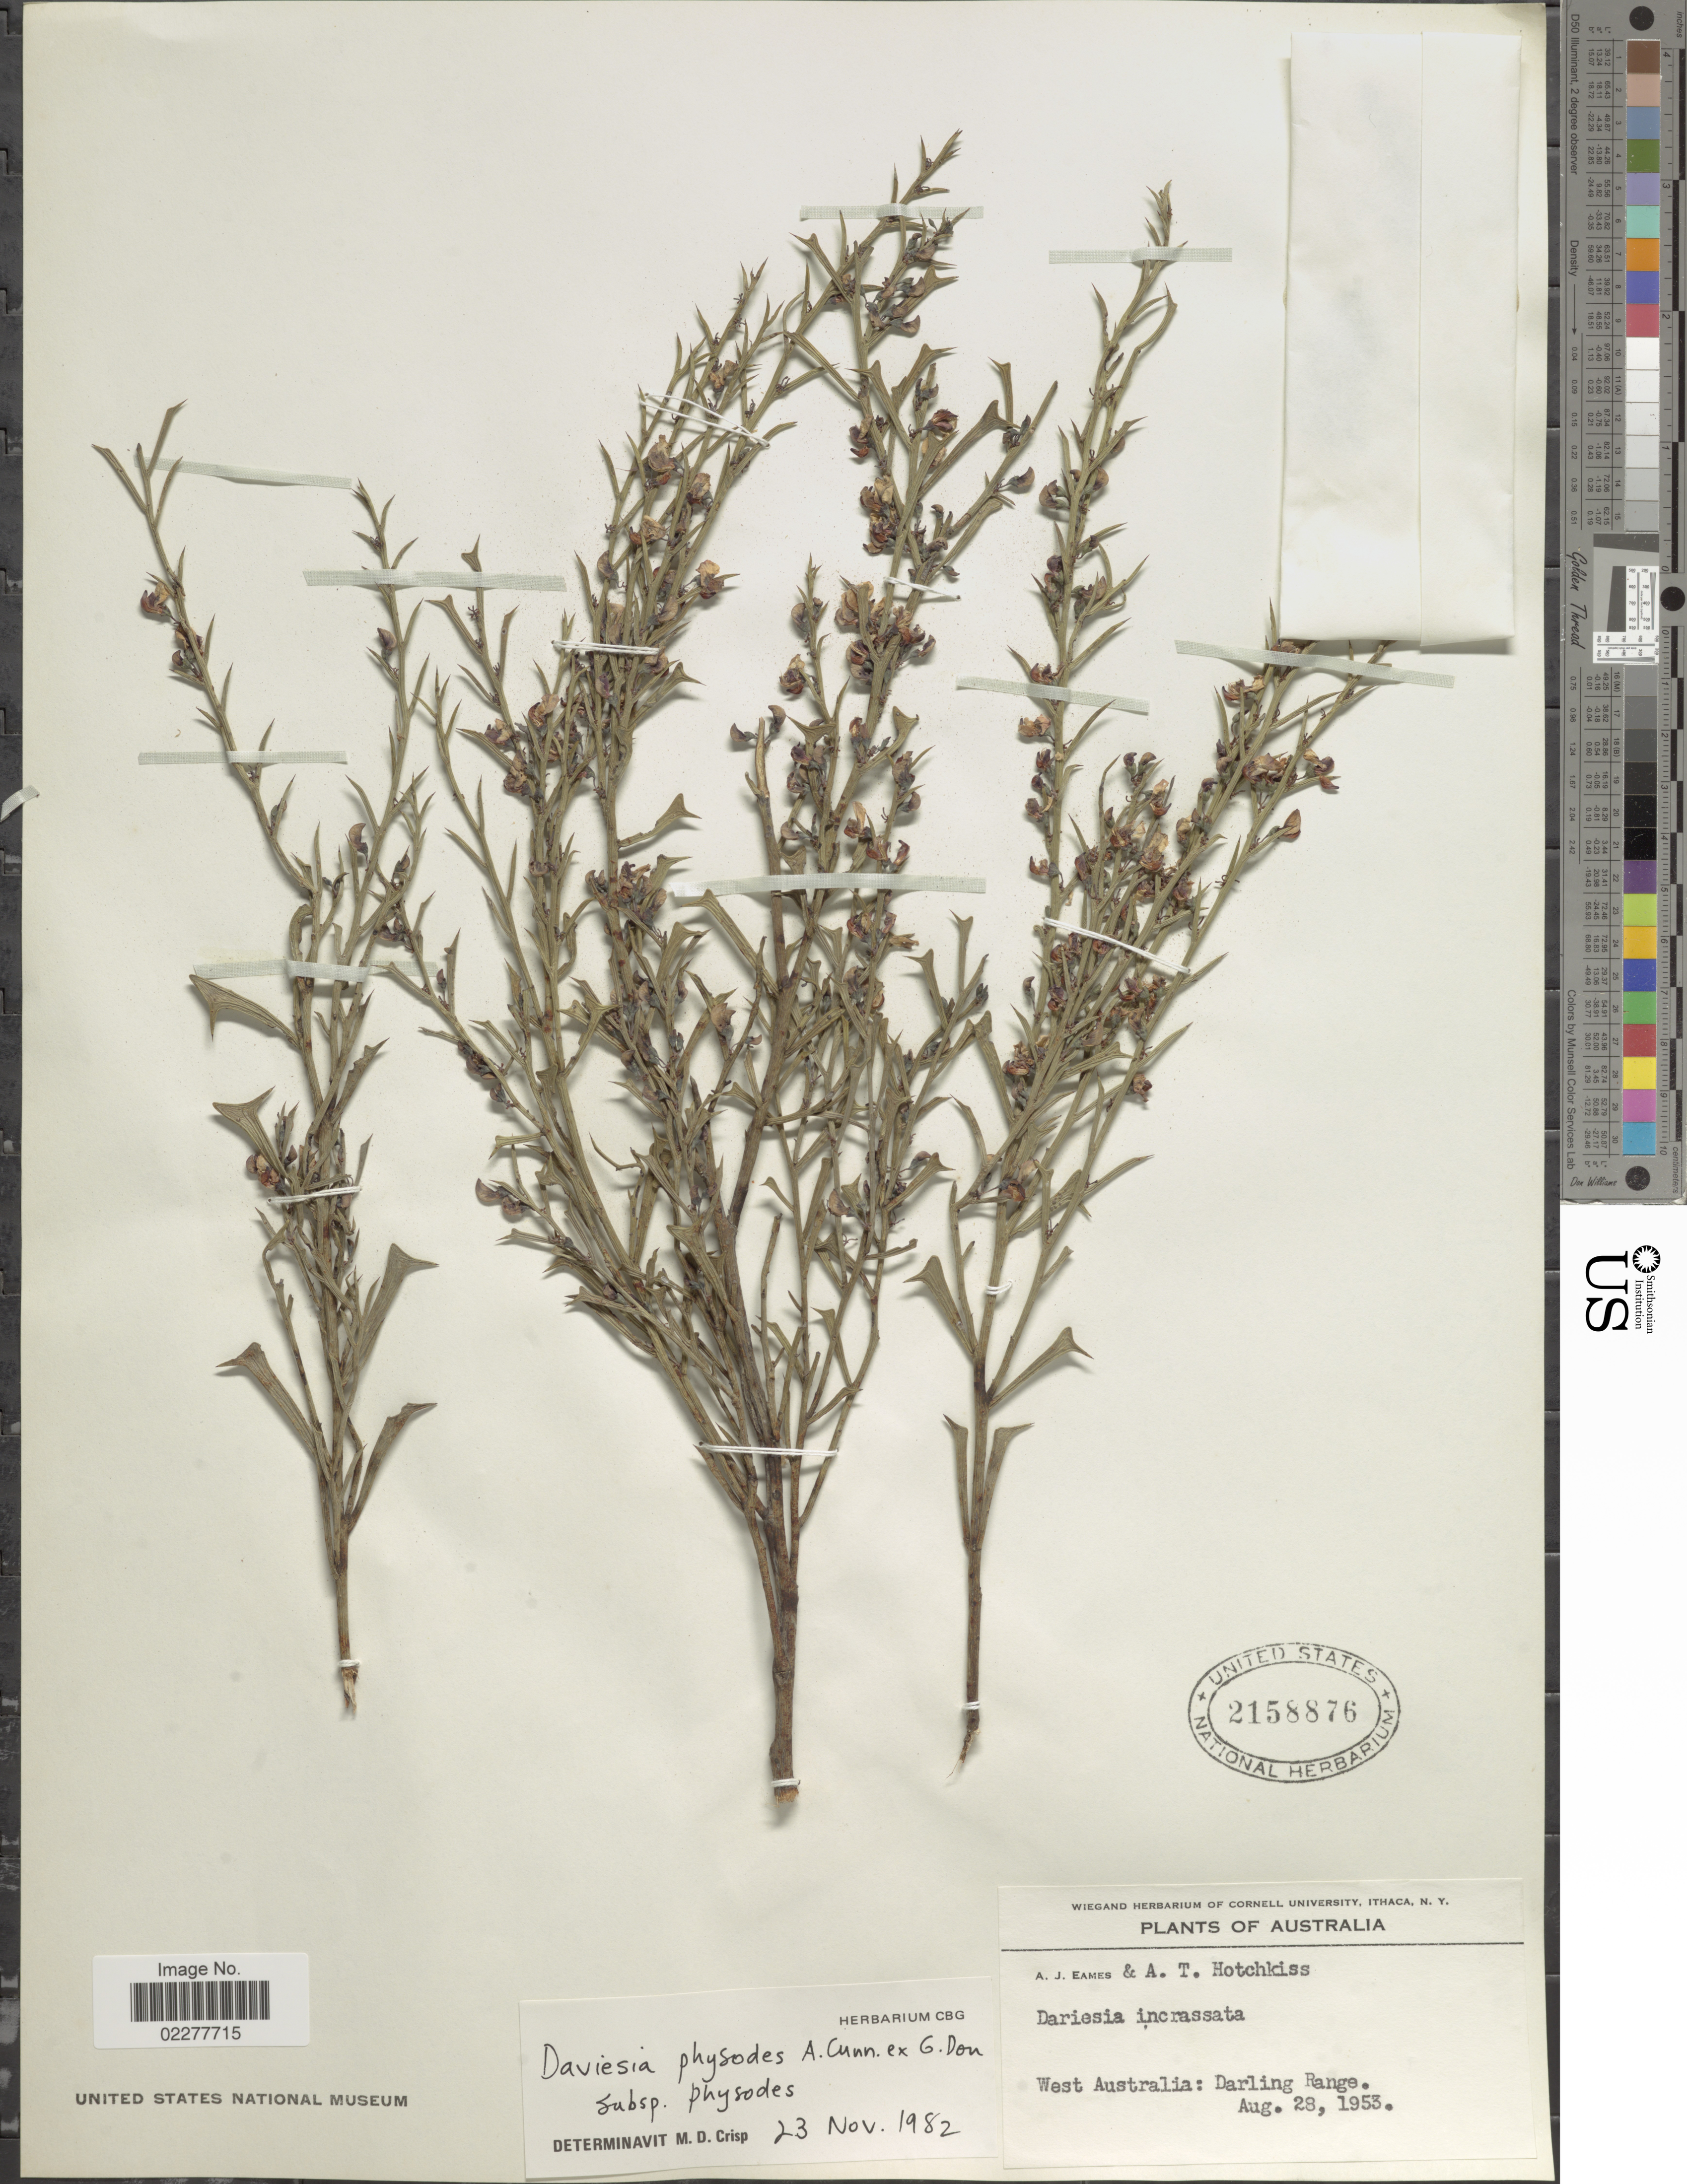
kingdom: Plantae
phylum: Tracheophyta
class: Magnoliopsida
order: Fabales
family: Fabaceae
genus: Daviesia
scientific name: Daviesia physodes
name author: G. Don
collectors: A. J. Eames & A. Hotchkiss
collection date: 1953-08-28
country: Australia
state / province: Western Australia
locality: West Australia: Darling Range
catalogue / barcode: US 2158876